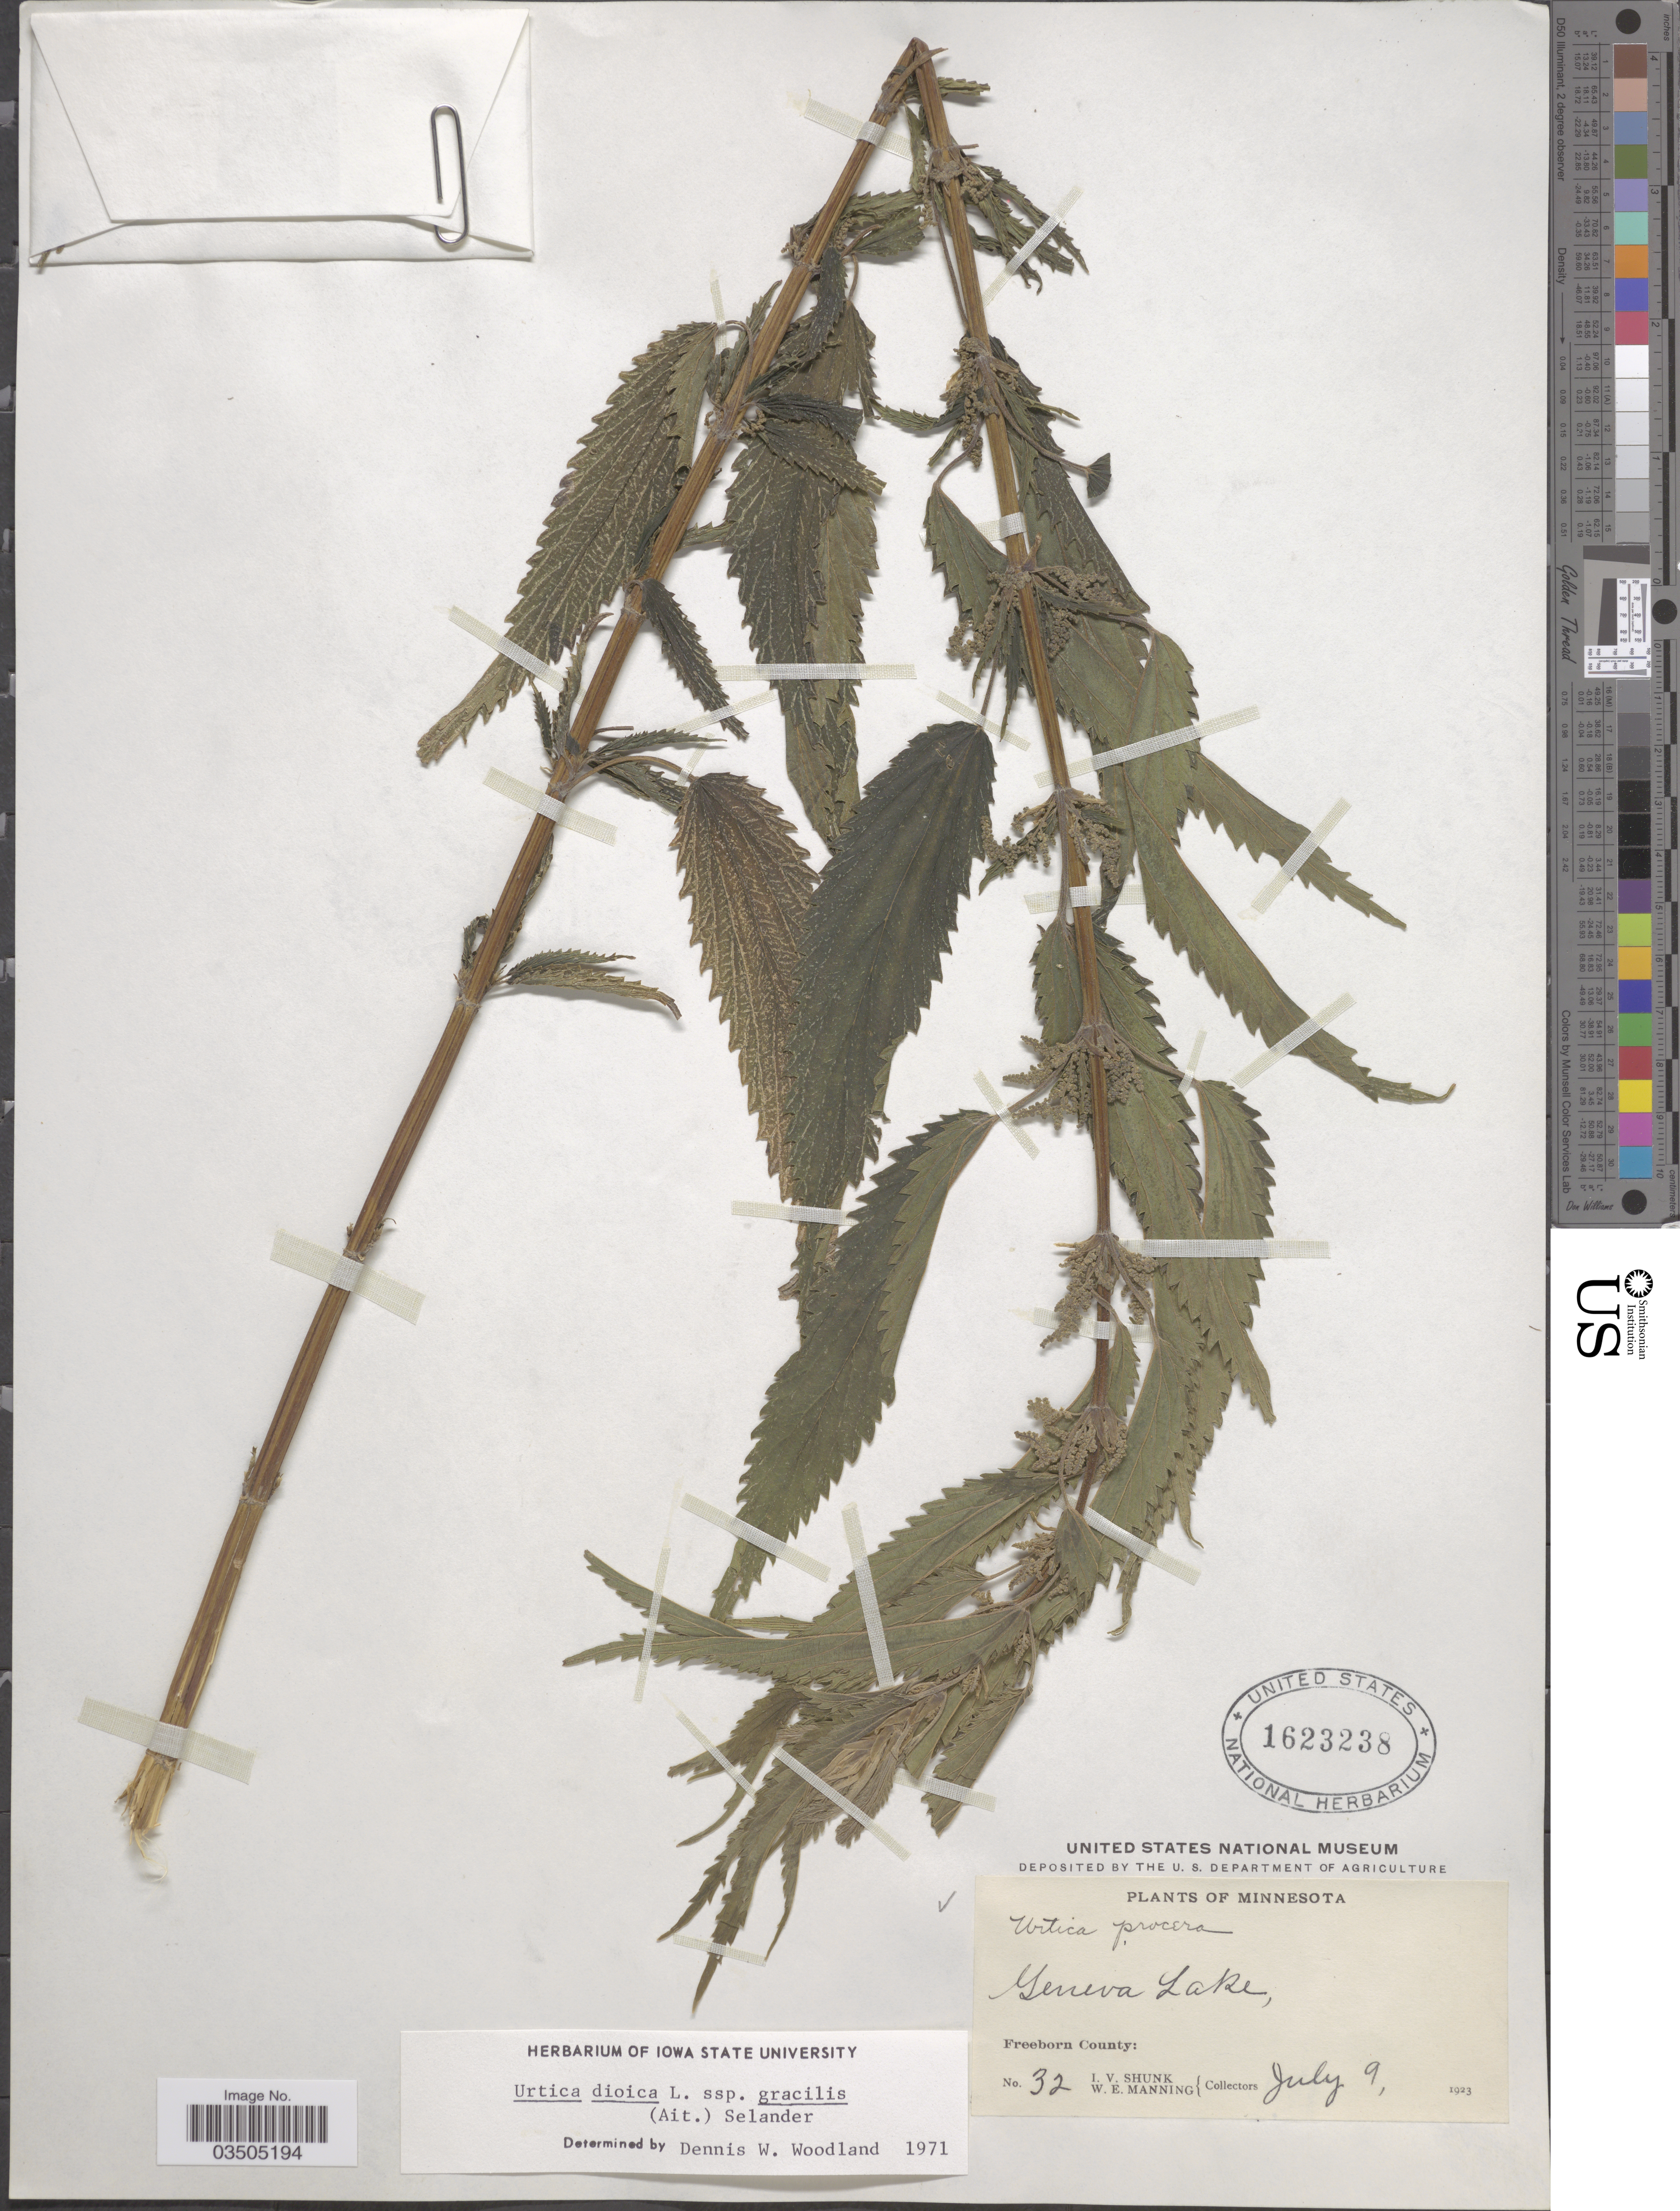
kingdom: Plantae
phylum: Tracheophyta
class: Magnoliopsida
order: Rosales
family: Urticaceae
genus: Urtica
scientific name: Urtica dioica subsp. gracilis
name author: L.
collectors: I. Shunk & W. Manning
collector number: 32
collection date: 1923-07-09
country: United States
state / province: Minnesota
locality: Geneva Lake, Freeborn County.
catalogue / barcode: US 1623238